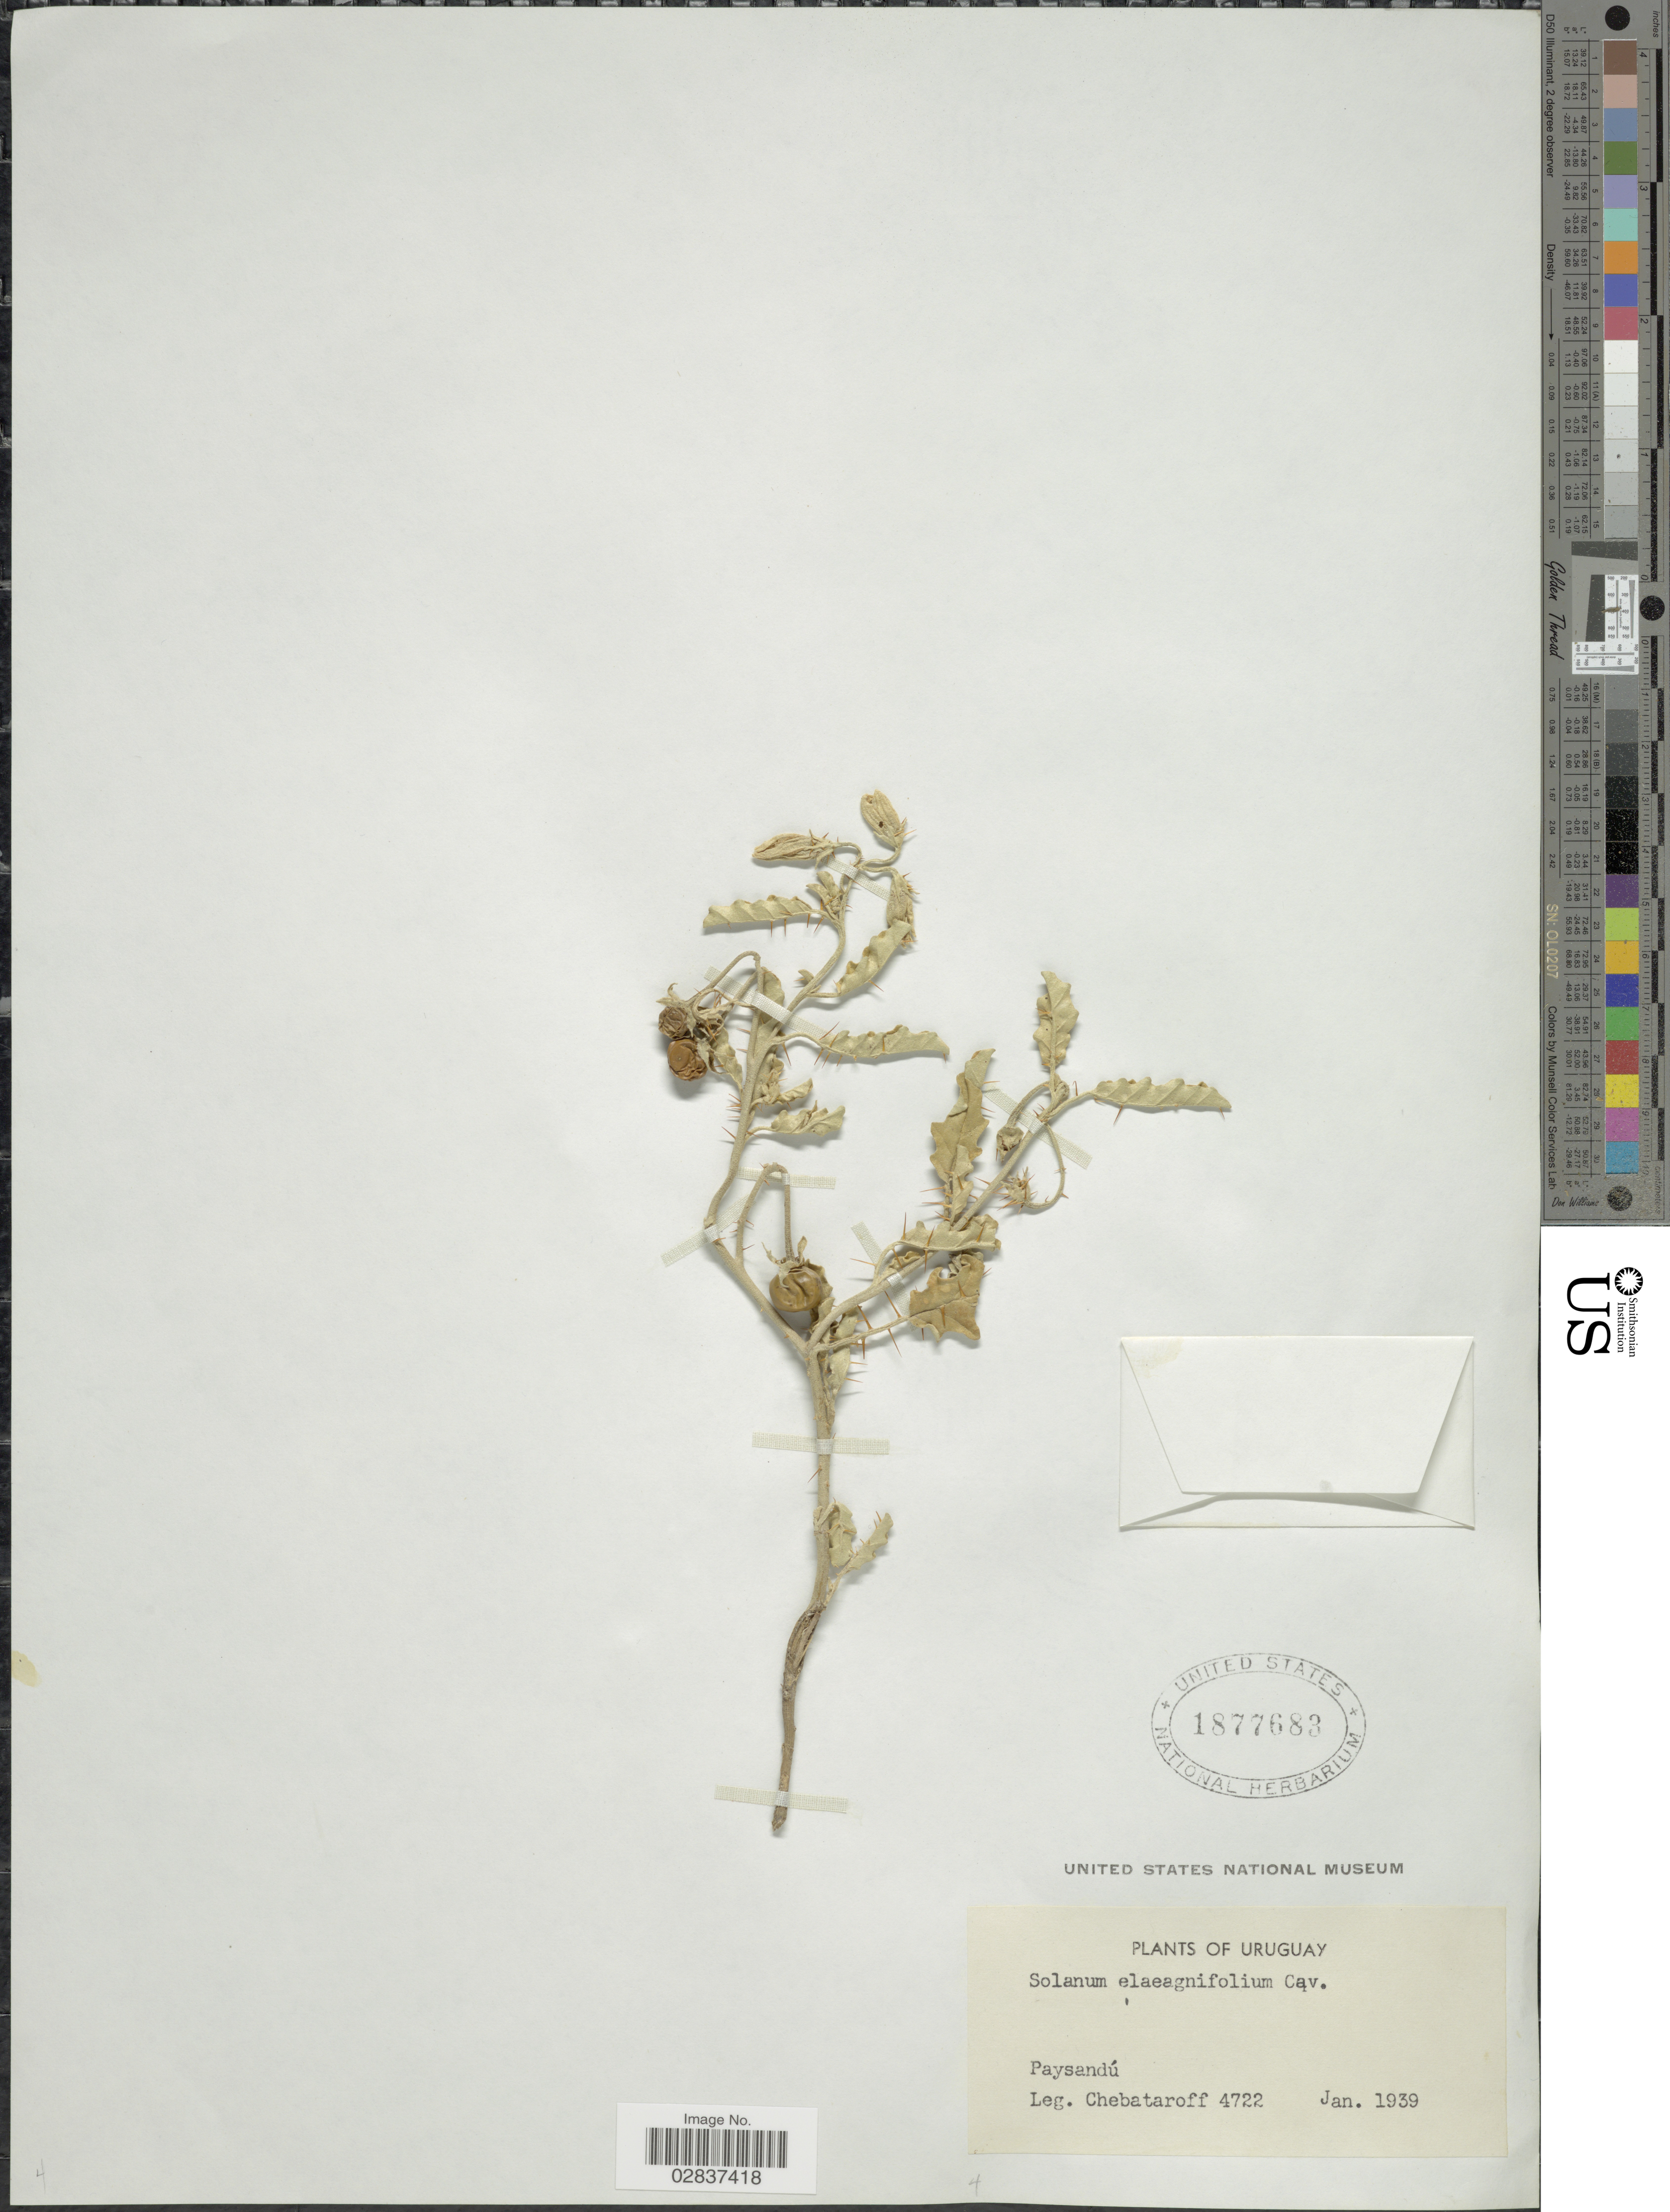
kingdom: Plantae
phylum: Tracheophyta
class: Magnoliopsida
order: Solanales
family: Solanaceae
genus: Solanum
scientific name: Solanum elaeagnifolium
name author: Cav.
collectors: Chebataroff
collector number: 4722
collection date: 1939-01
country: Uruguay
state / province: Paysandu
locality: Paysandú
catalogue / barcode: US 1877683